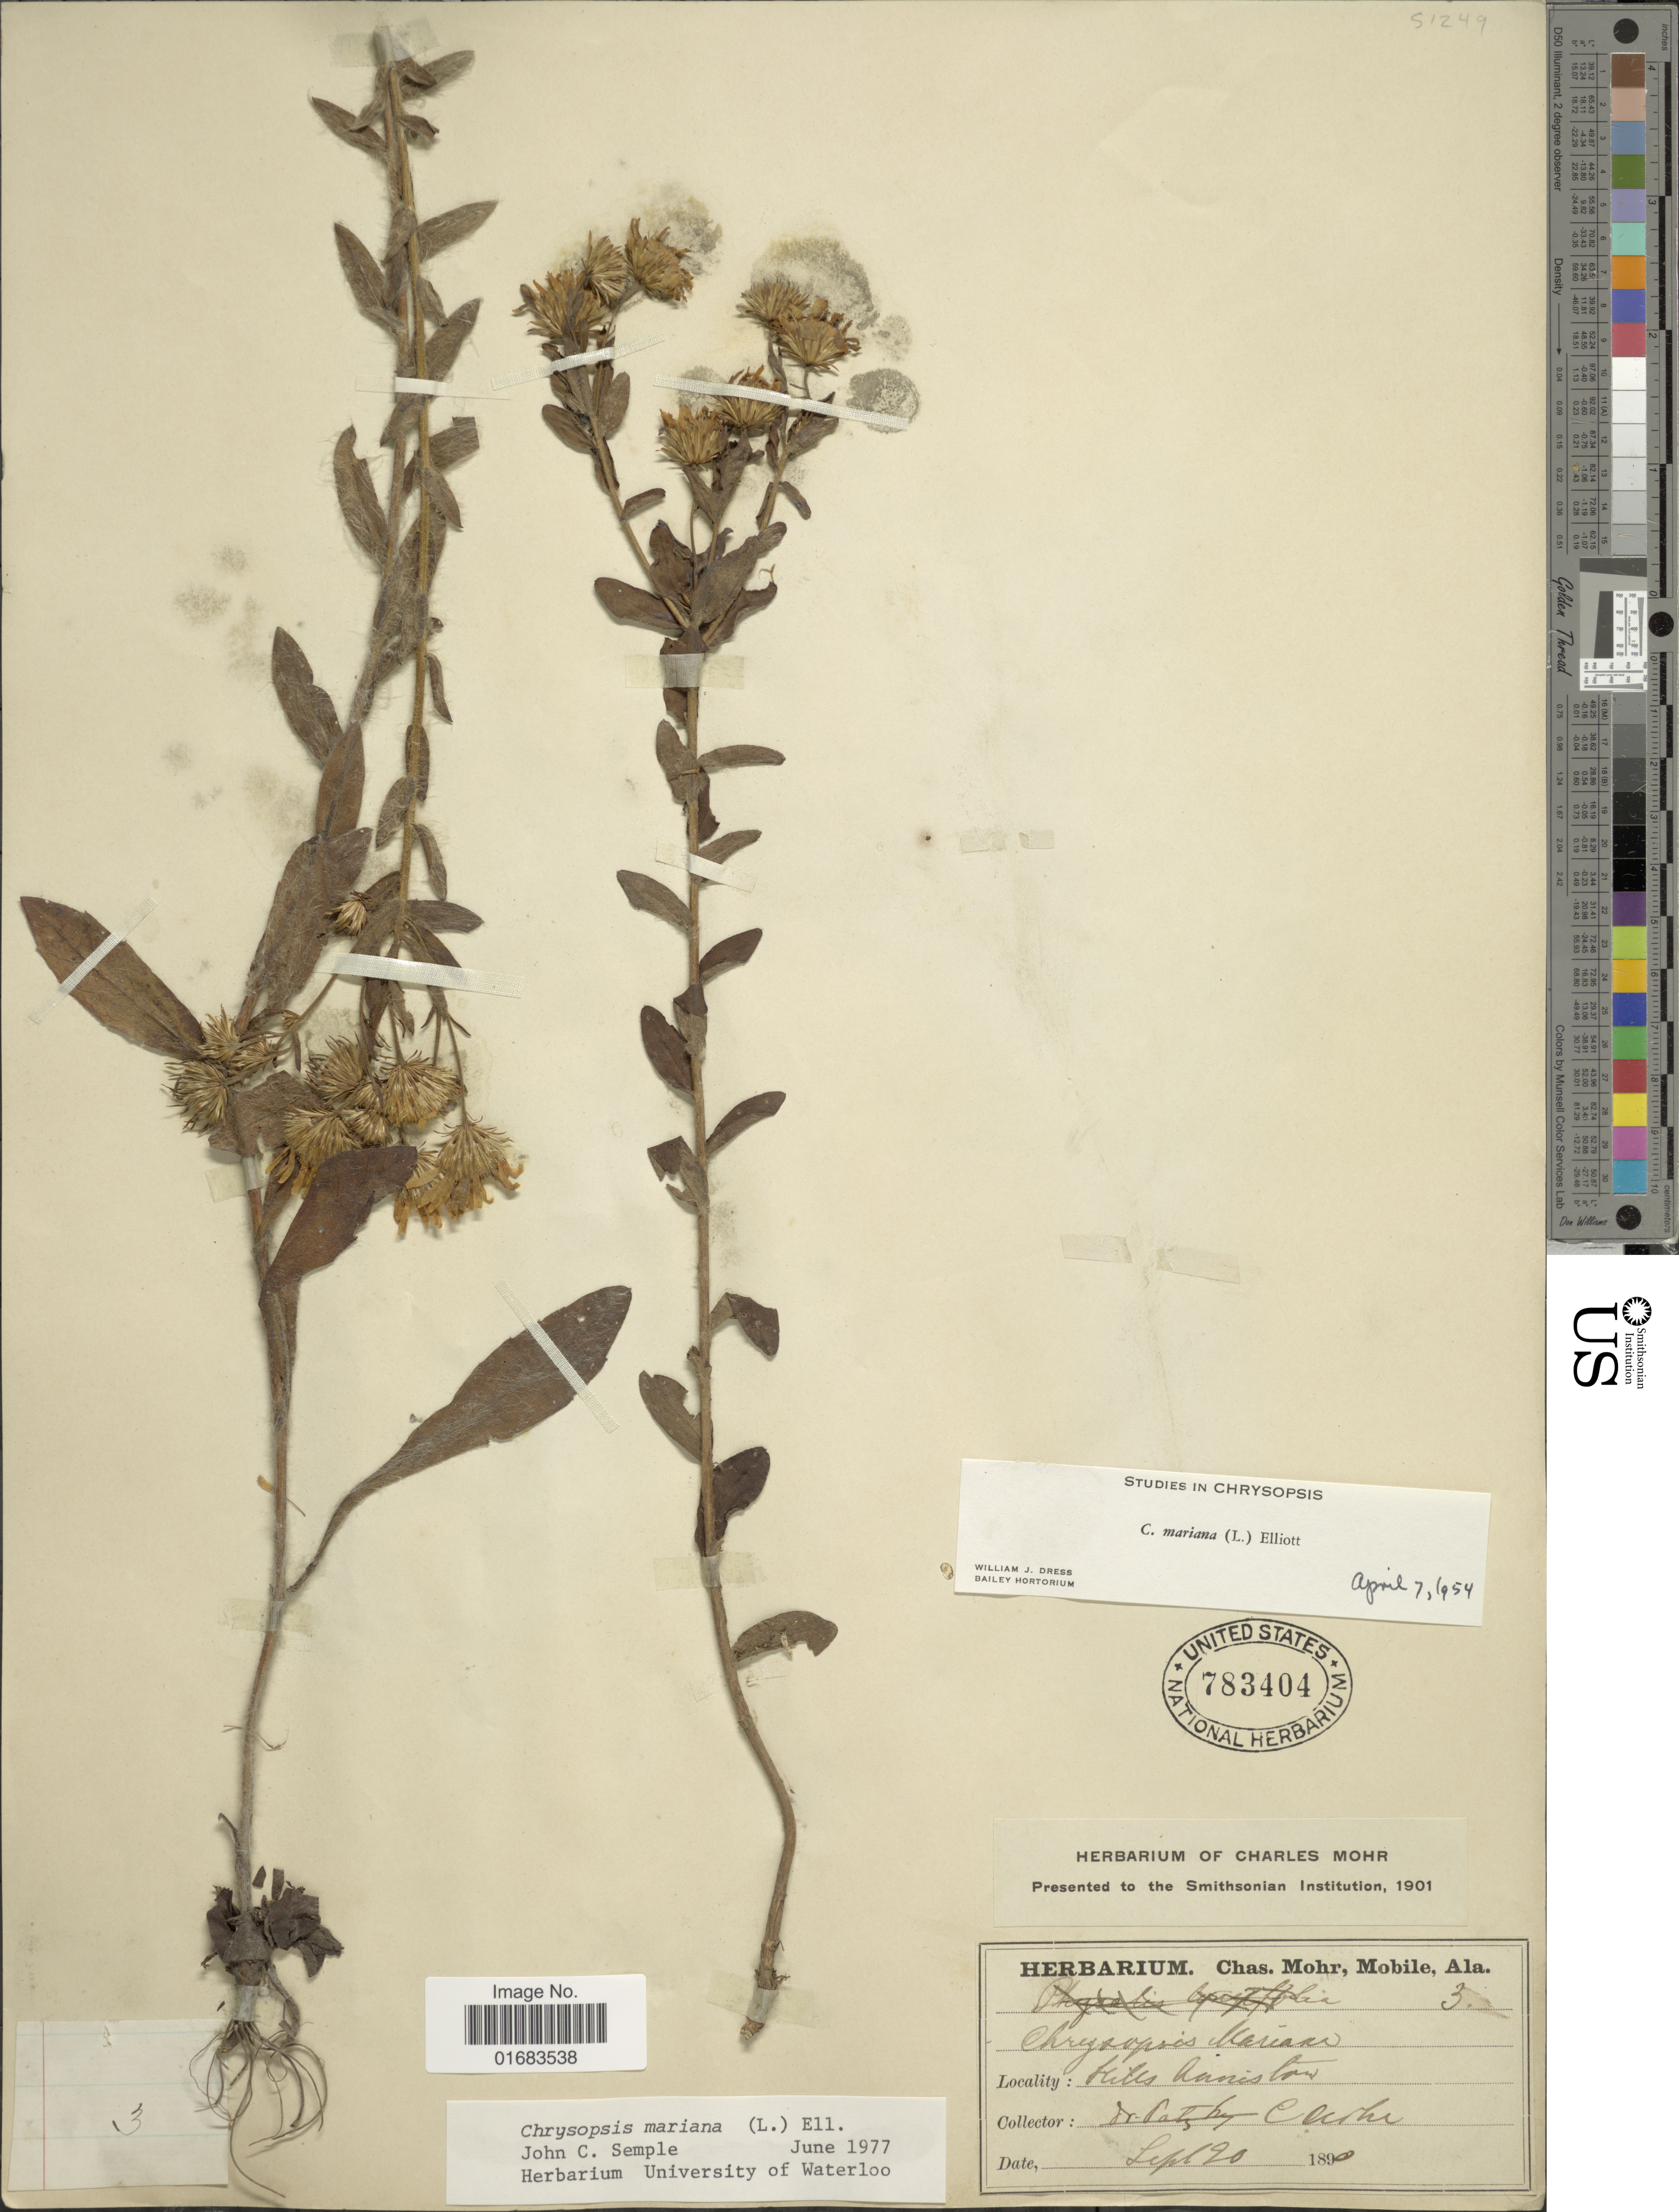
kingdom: Plantae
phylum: Tracheophyta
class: Magnoliopsida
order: Asterales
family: Asteraceae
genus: Chrysopsis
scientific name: Chrysopsis mariana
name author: (L.) Elliott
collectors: C. T. Mohr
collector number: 3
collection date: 1890-09-20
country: United States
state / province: Alabama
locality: Hills Anniston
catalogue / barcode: US 783404